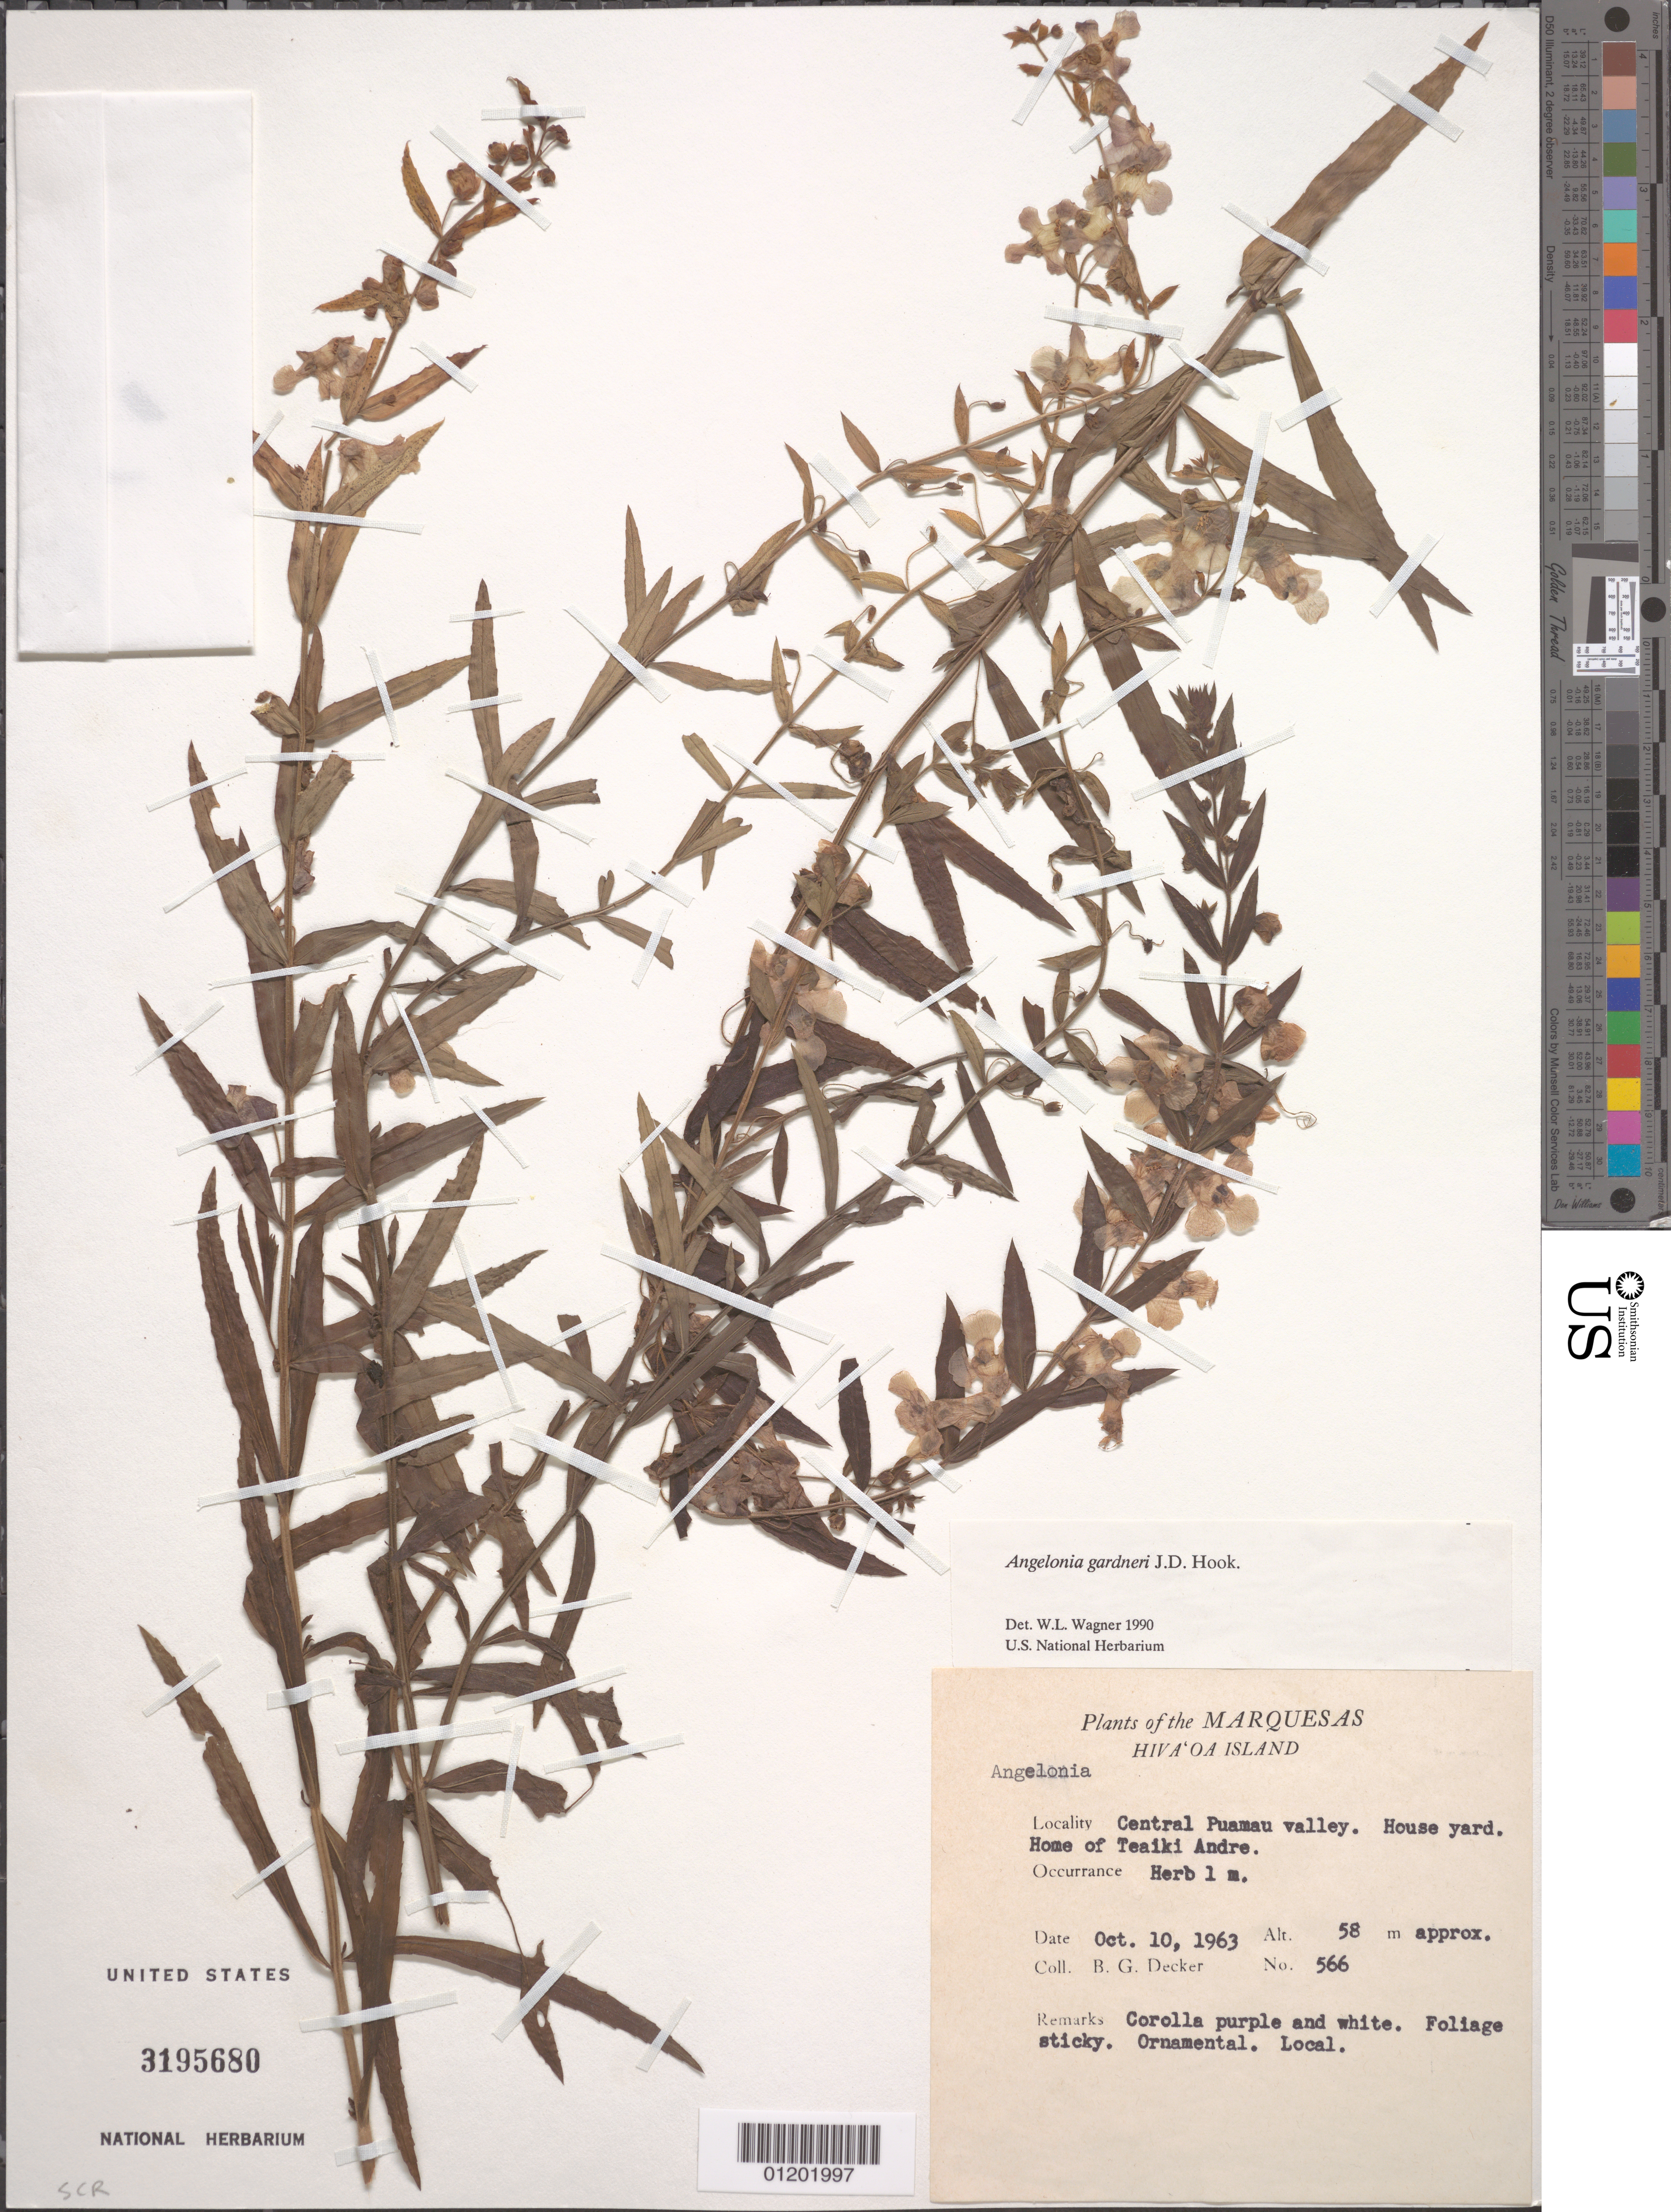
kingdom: Plantae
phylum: Tracheophyta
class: Magnoliopsida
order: Lamiales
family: Plantaginaceae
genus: Angelonia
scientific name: Angelonia gardneri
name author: Hook. f.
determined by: Wagner, W. L., (BOT), Smithsonian Institution - National Museum of Natural History (UNITED STATES)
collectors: B. G. Decker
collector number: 566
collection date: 1963-10-10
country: French Polynesia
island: Hiva Oa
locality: central Puamau Valley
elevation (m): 58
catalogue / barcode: US 3195680